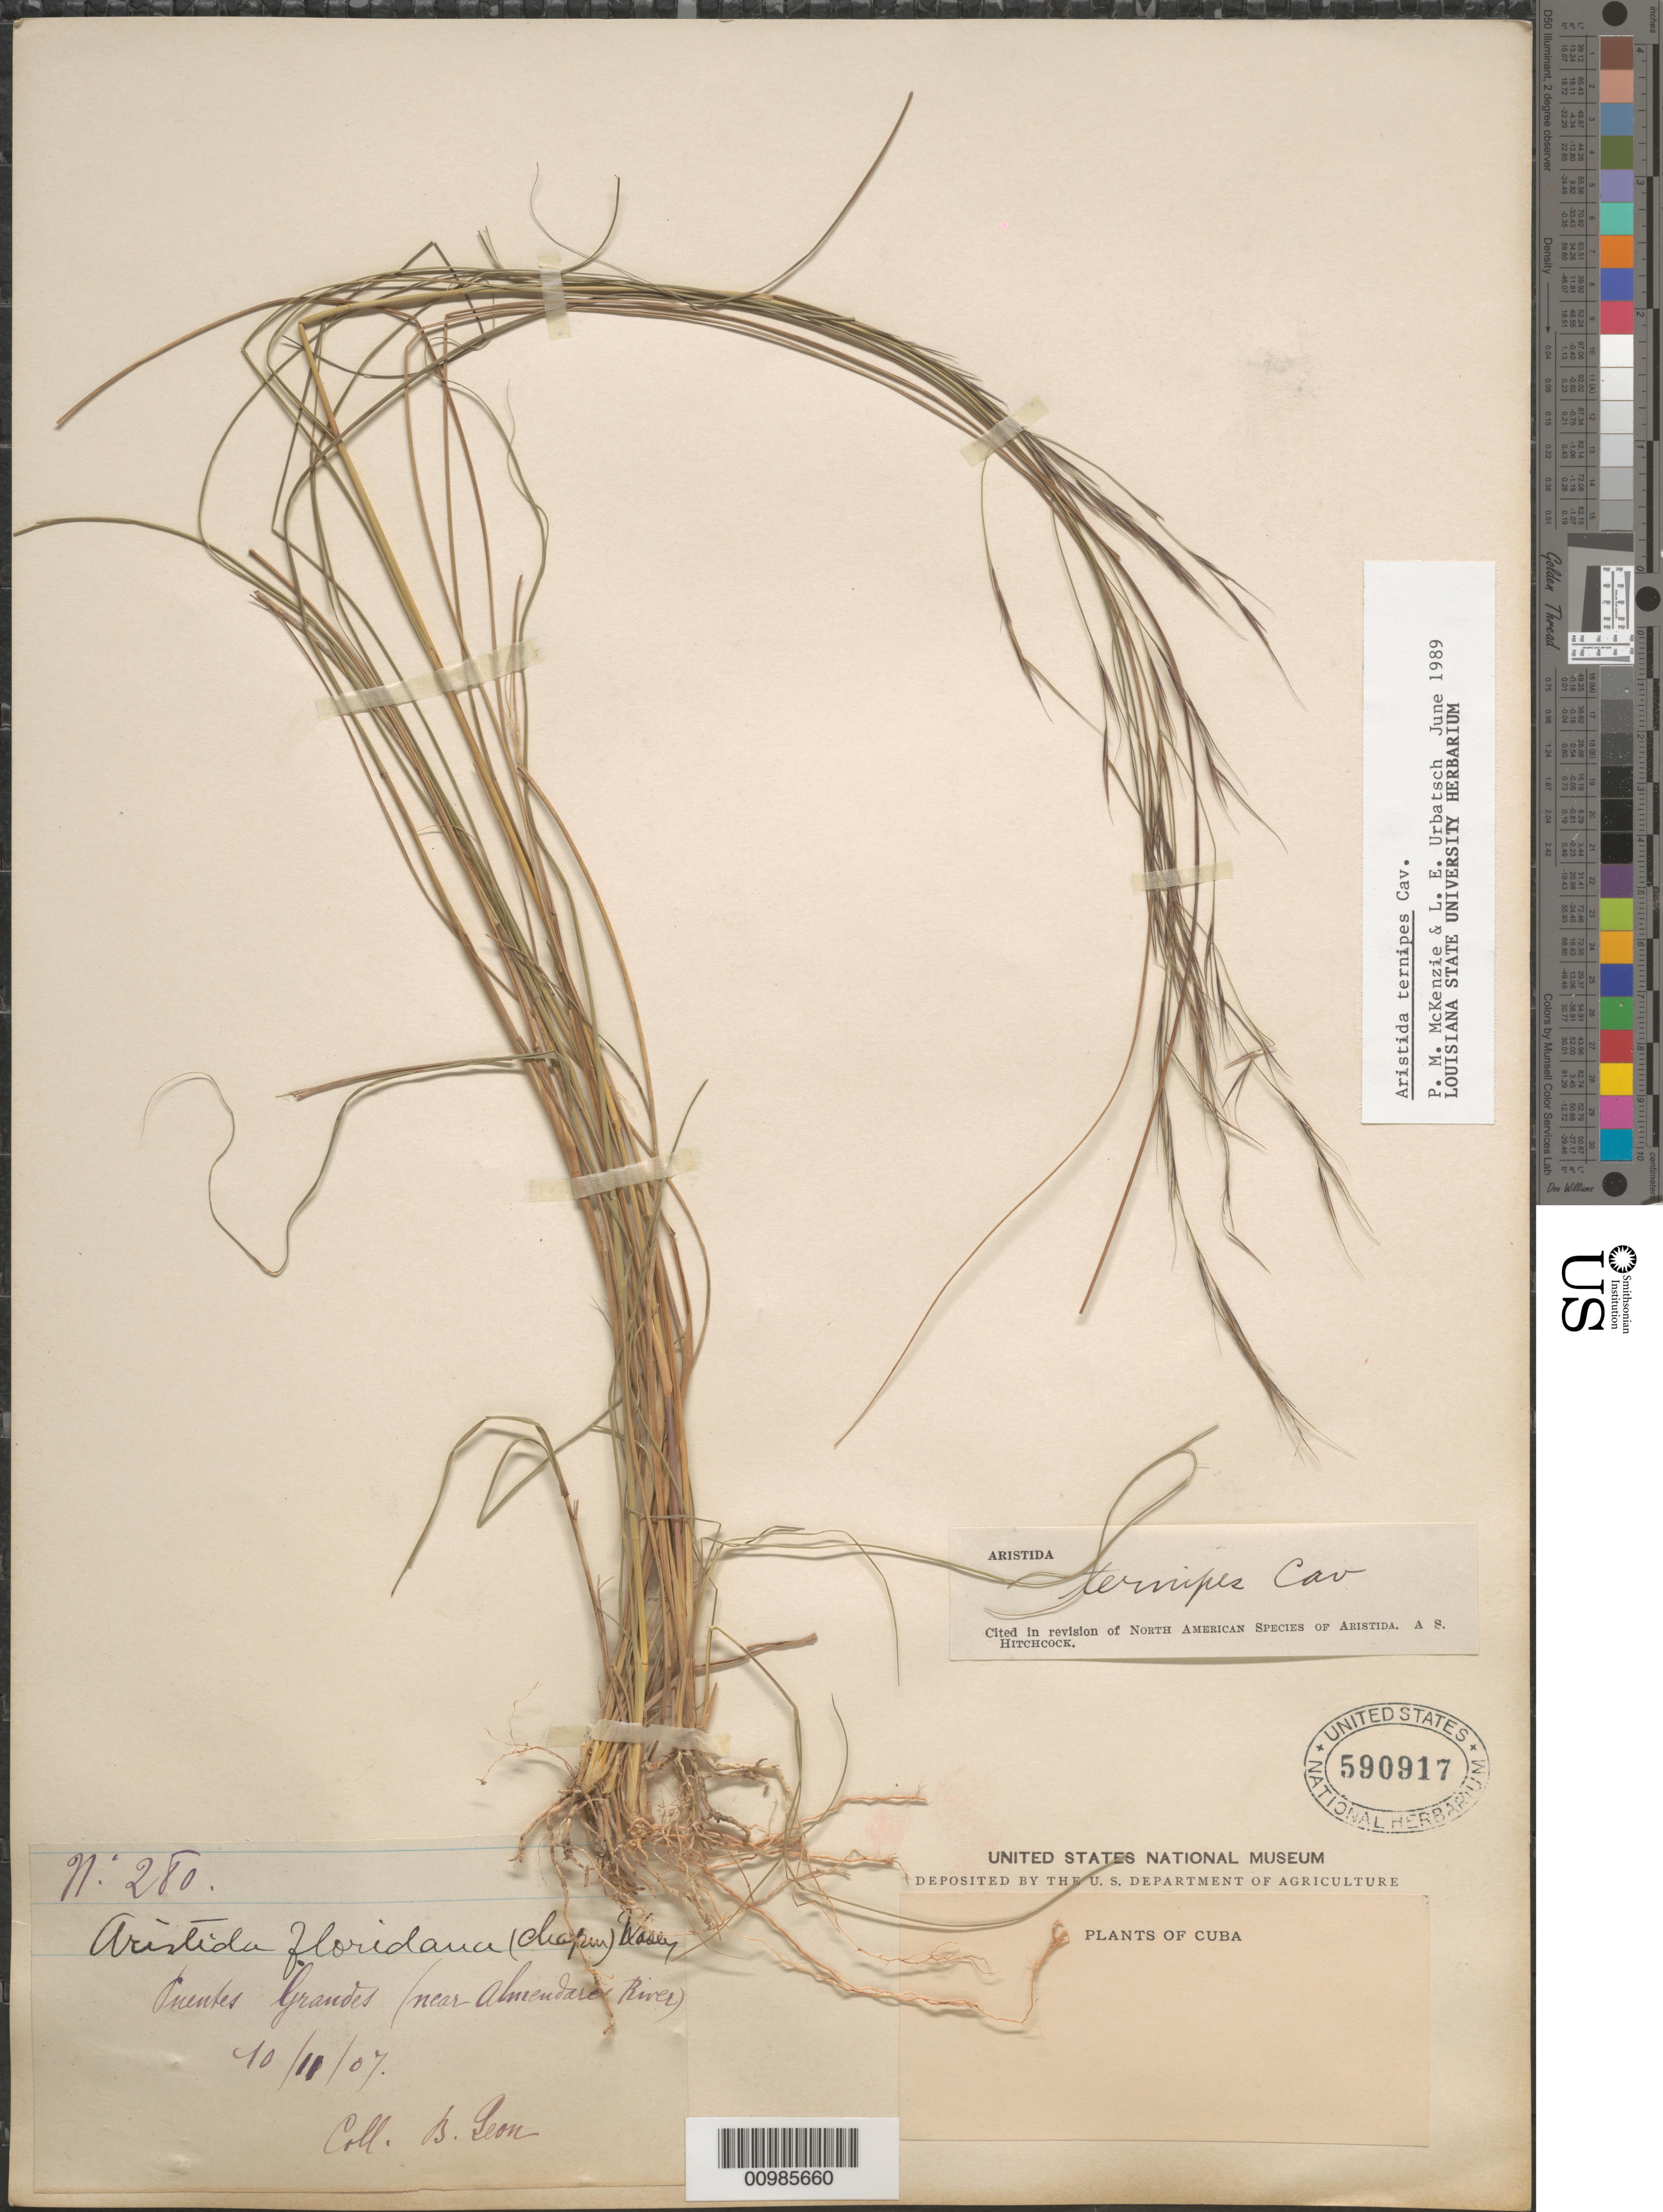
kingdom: Plantae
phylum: Tracheophyta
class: Liliopsida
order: Poales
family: Poaceae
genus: Aristida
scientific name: Aristida ternipes var. ternipes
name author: Cav.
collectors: Bro. León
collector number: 280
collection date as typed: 11 Oct 1907 to10 Nov 1907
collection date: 1907-10-11/1907-11-10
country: Cuba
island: Cuba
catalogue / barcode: US 590917